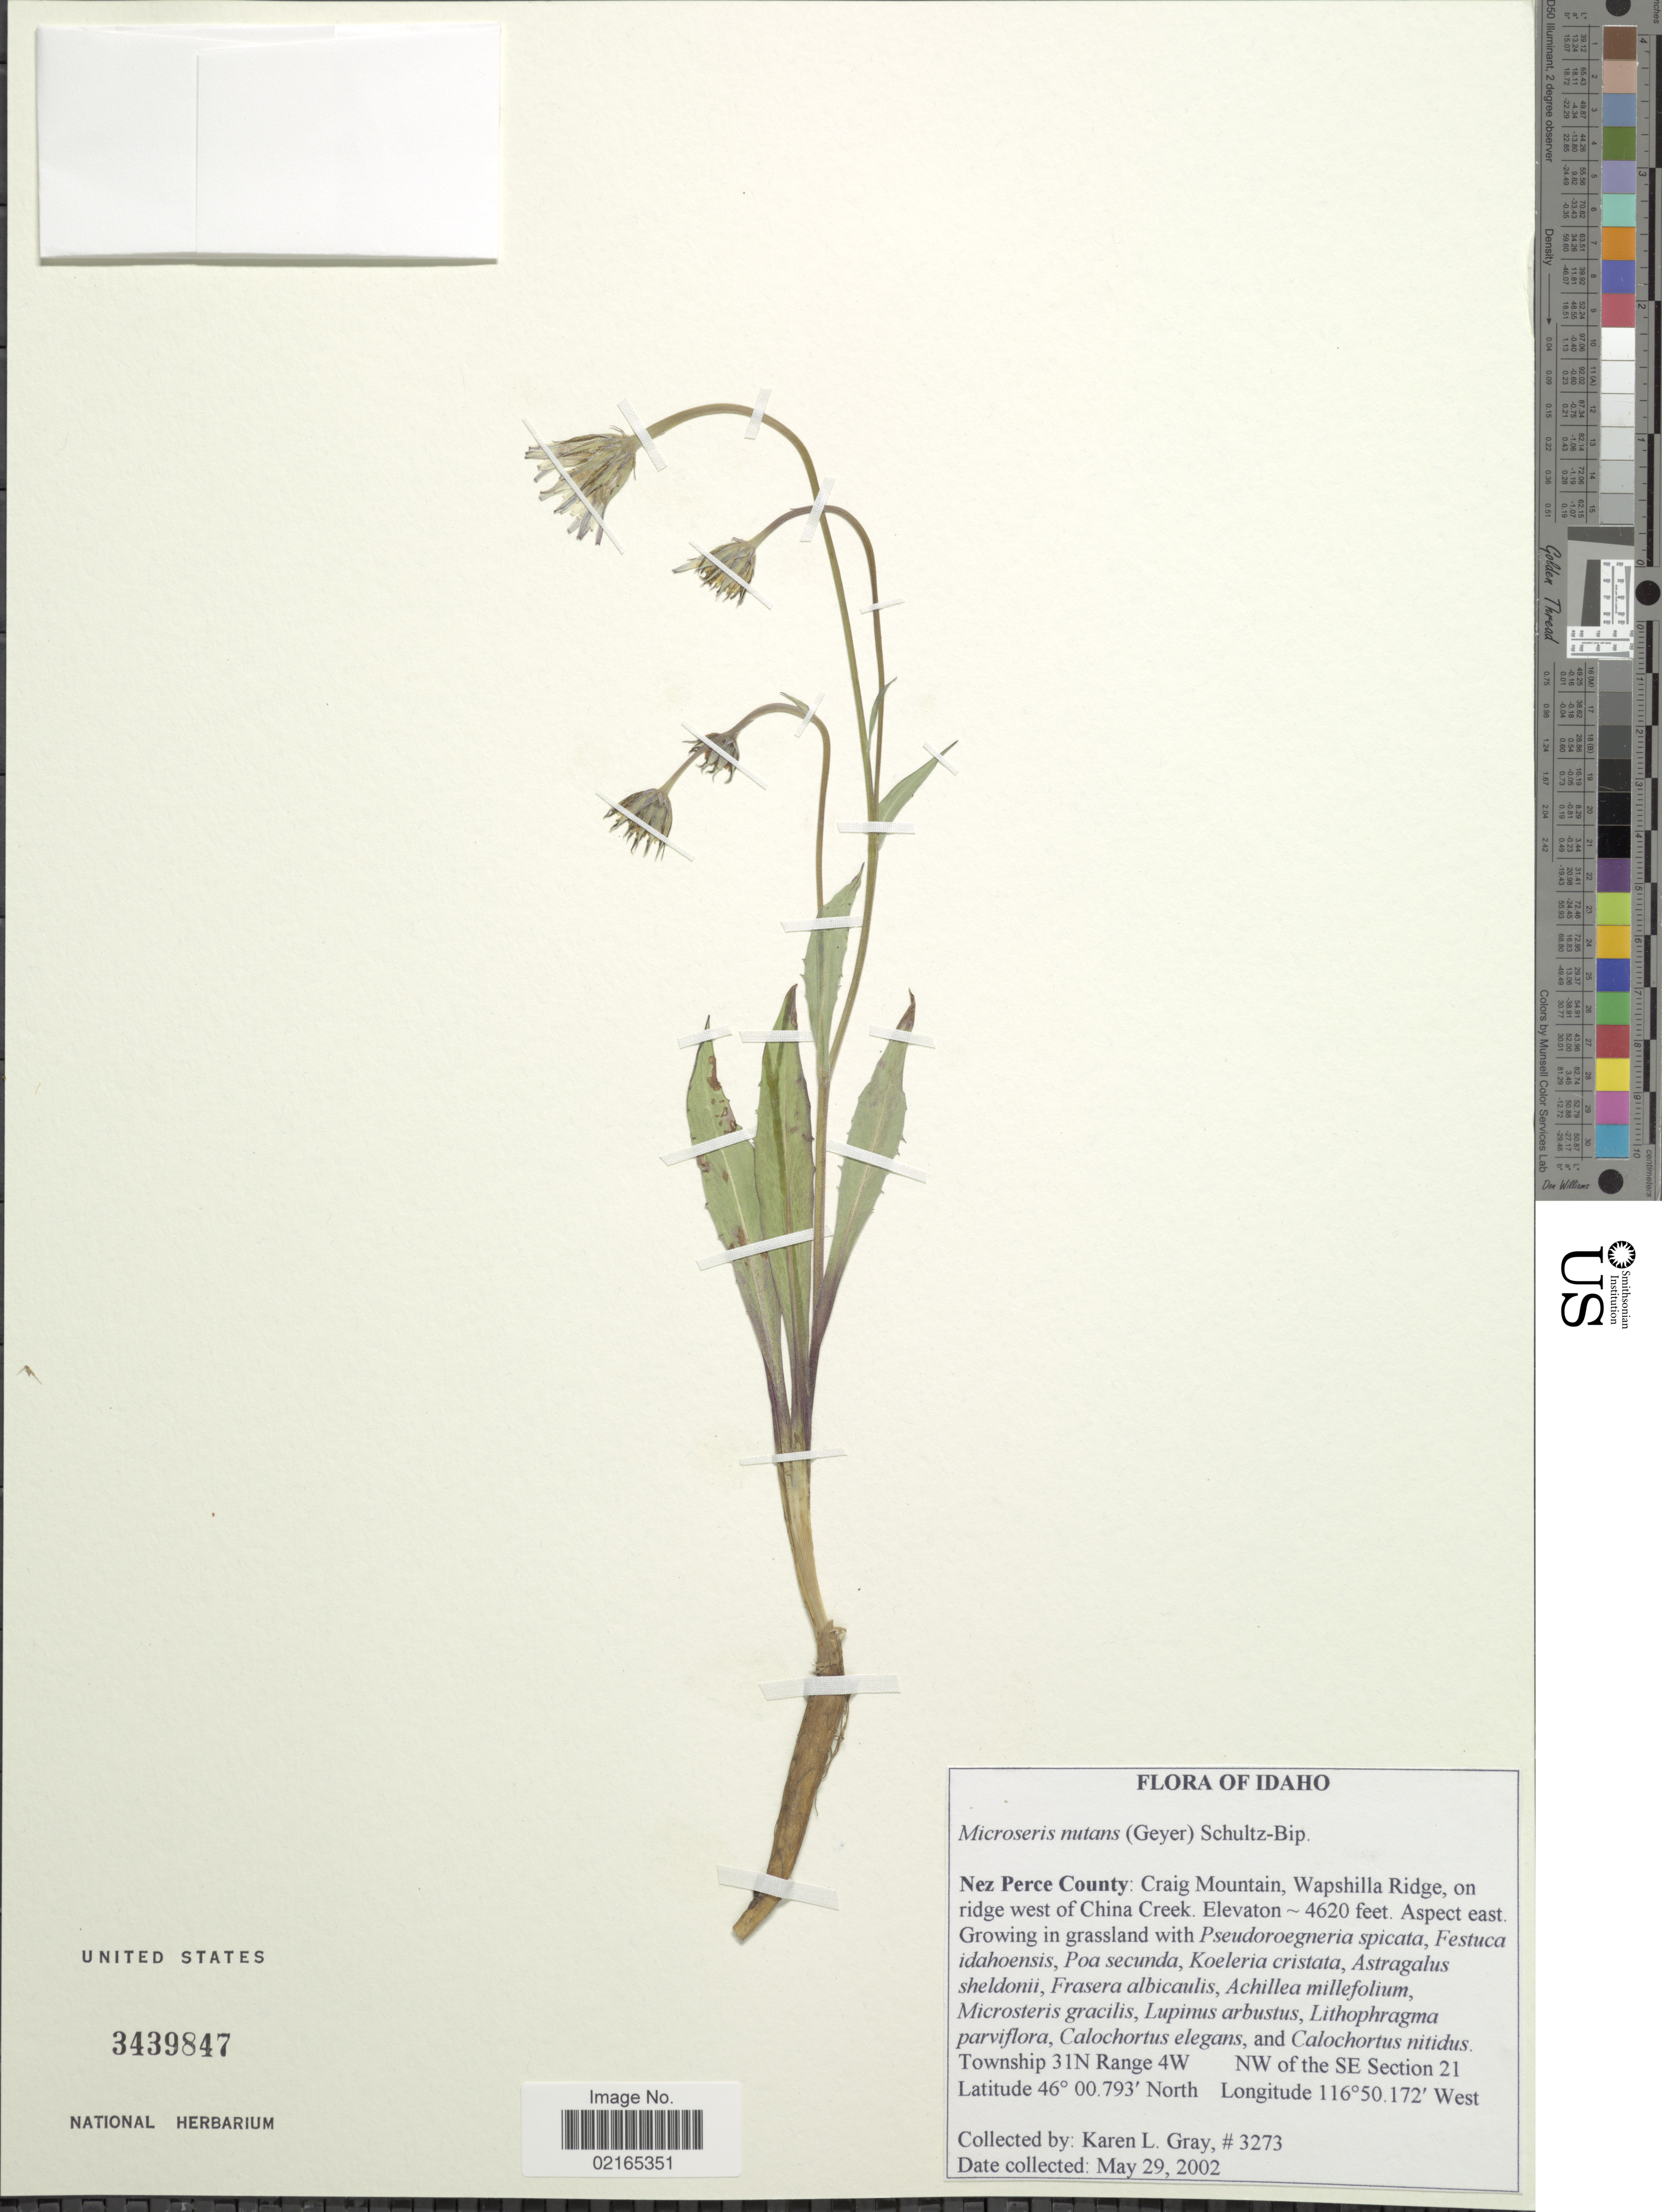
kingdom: Plantae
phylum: Tracheophyta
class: Magnoliopsida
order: Asterales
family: Asteraceae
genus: Microseris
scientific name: Microseris nutans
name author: (Hook.) Sch. Bip.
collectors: K. L. Gray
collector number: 3273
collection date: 2002-05-29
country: United States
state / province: Idaho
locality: Nez Perce County: Craig Mountain, Wapshilla Ridge, on ridge west of China Creek, growing in grassland, Township 31N Range 4W, NW of the SESection 21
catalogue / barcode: US 3439847